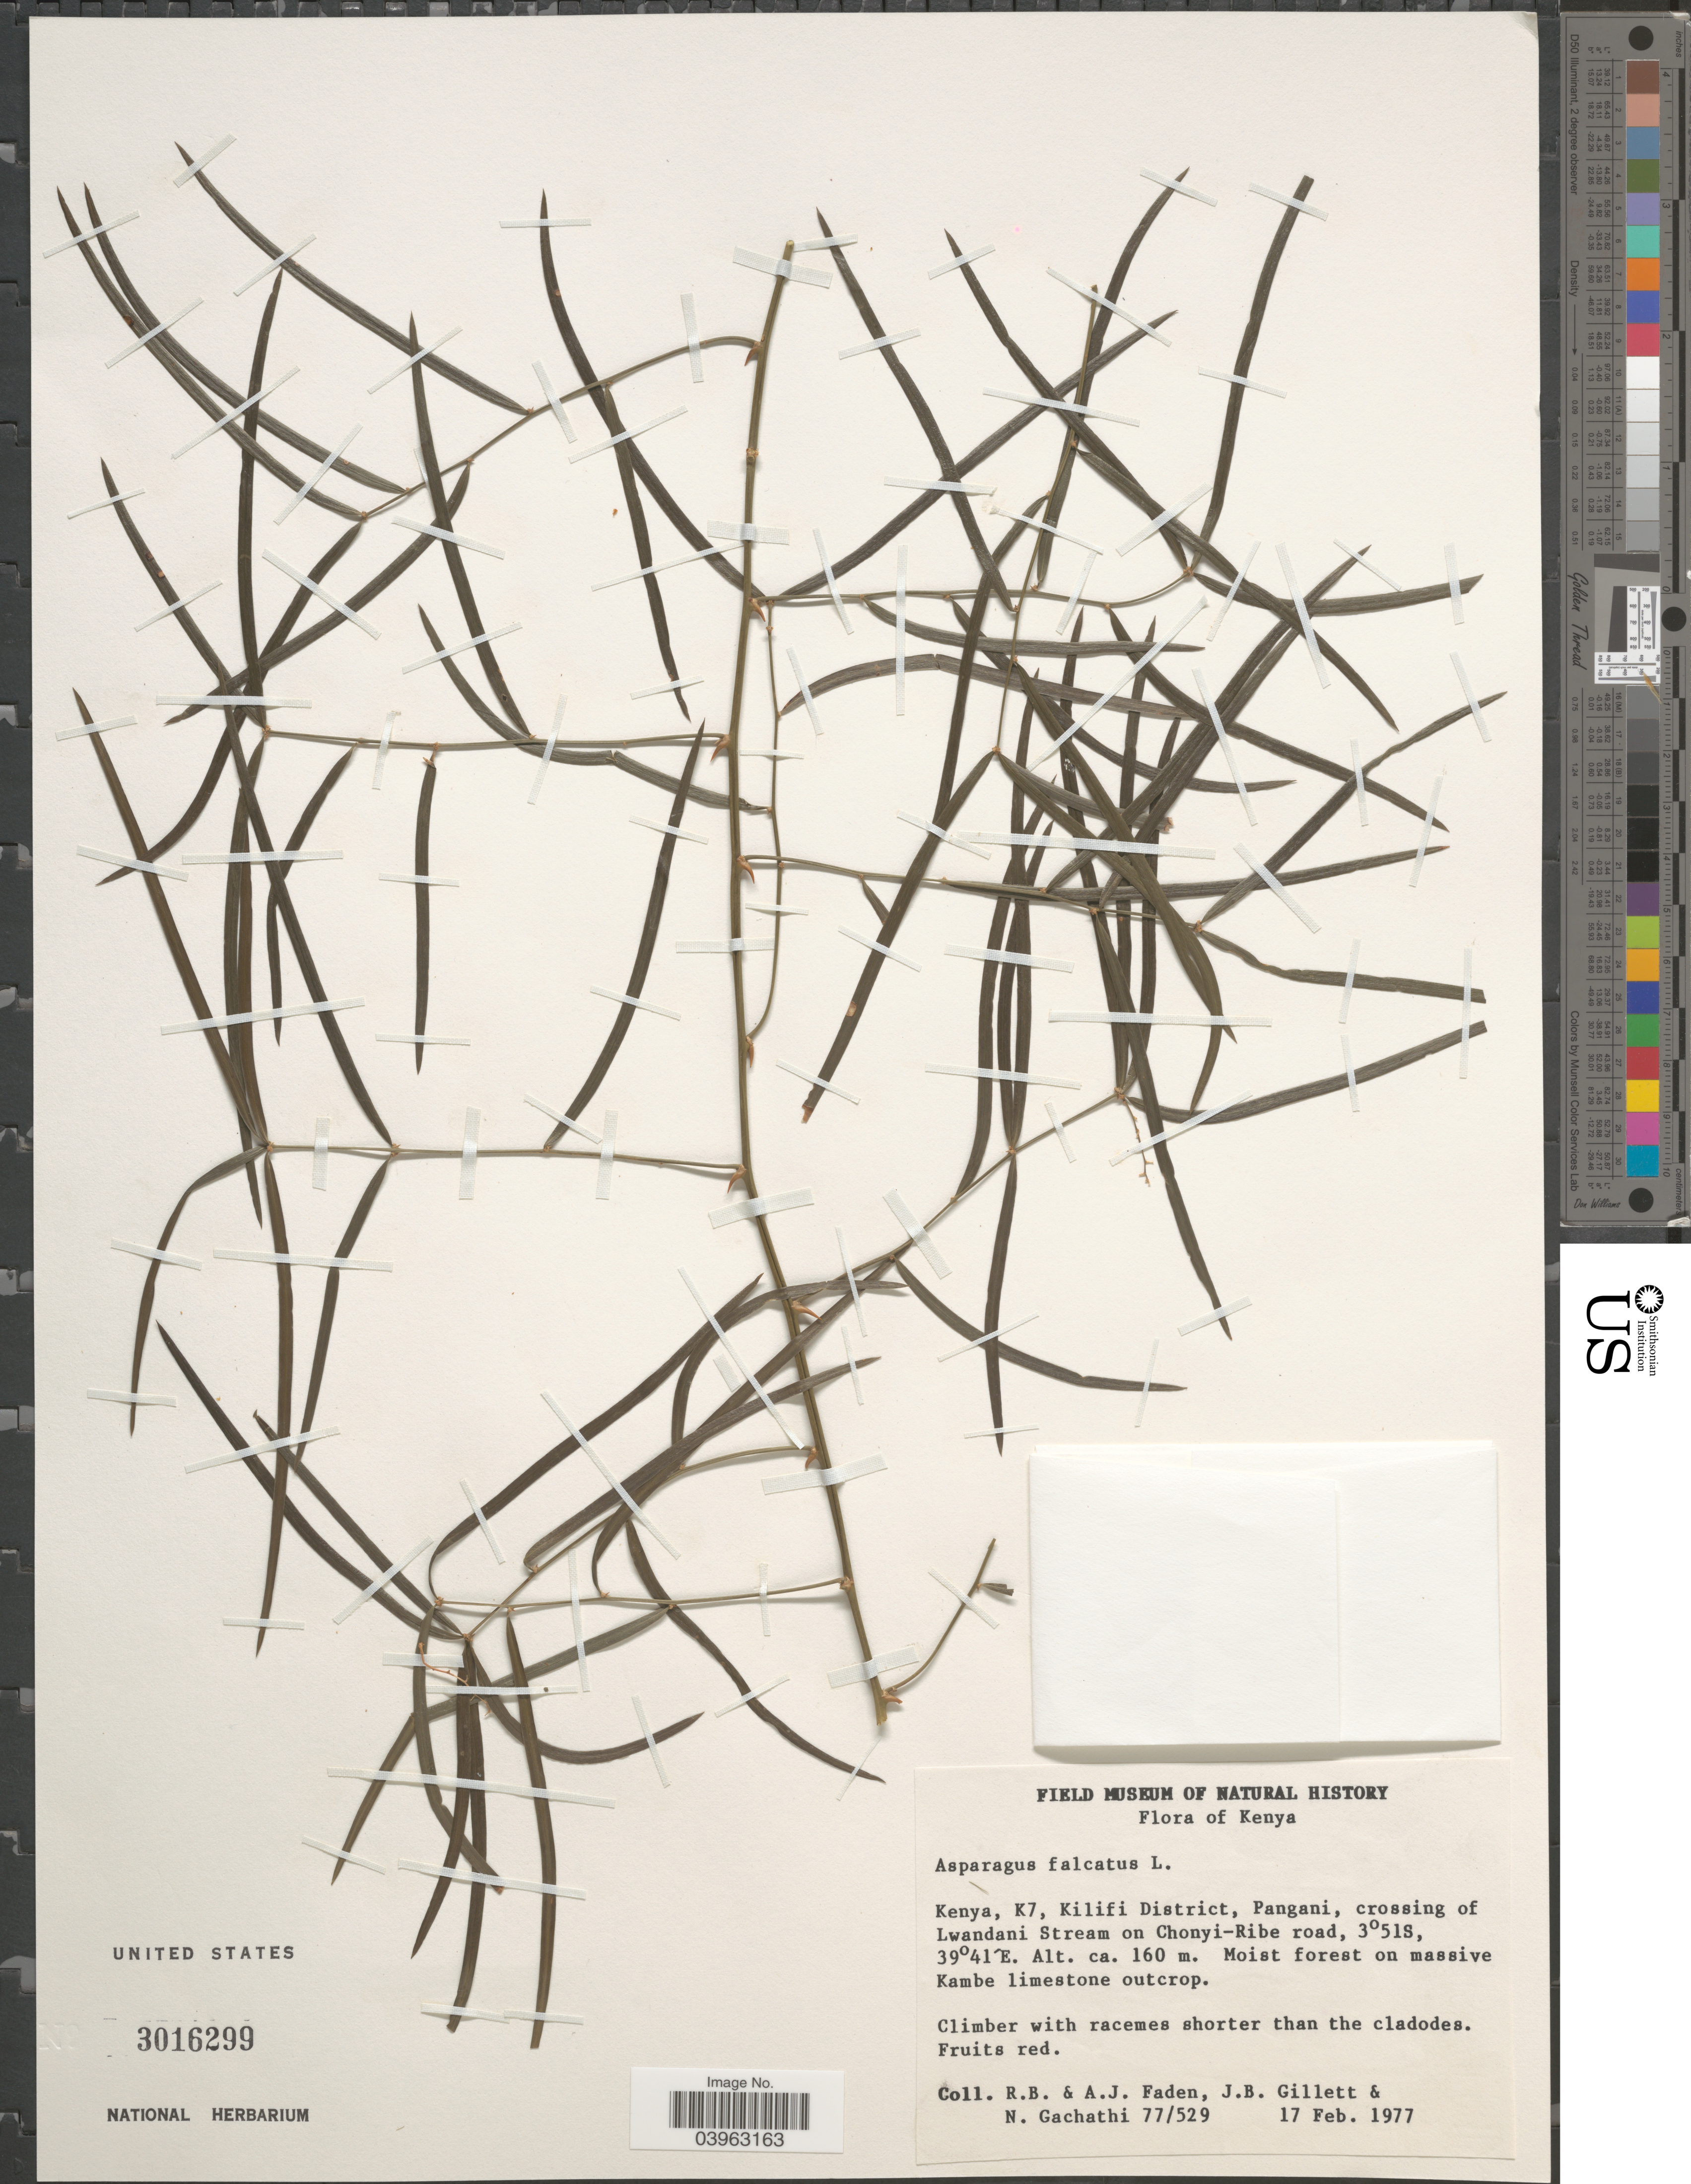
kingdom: Plantae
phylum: Tracheophyta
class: Liliopsida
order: Asparagales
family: Asparagaceae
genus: Asparagus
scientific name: Asparagus falcatus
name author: L.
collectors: R. B. Faden, A. J. Faden, J. B. Gillett & N. Gachathi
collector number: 77/529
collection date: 1977-02-17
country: Kenya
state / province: Kilifi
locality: K7, Kilifi District, Pangani, crossing of Lwandani Stream on Chonyi-Ribe road.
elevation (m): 160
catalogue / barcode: US 3016299